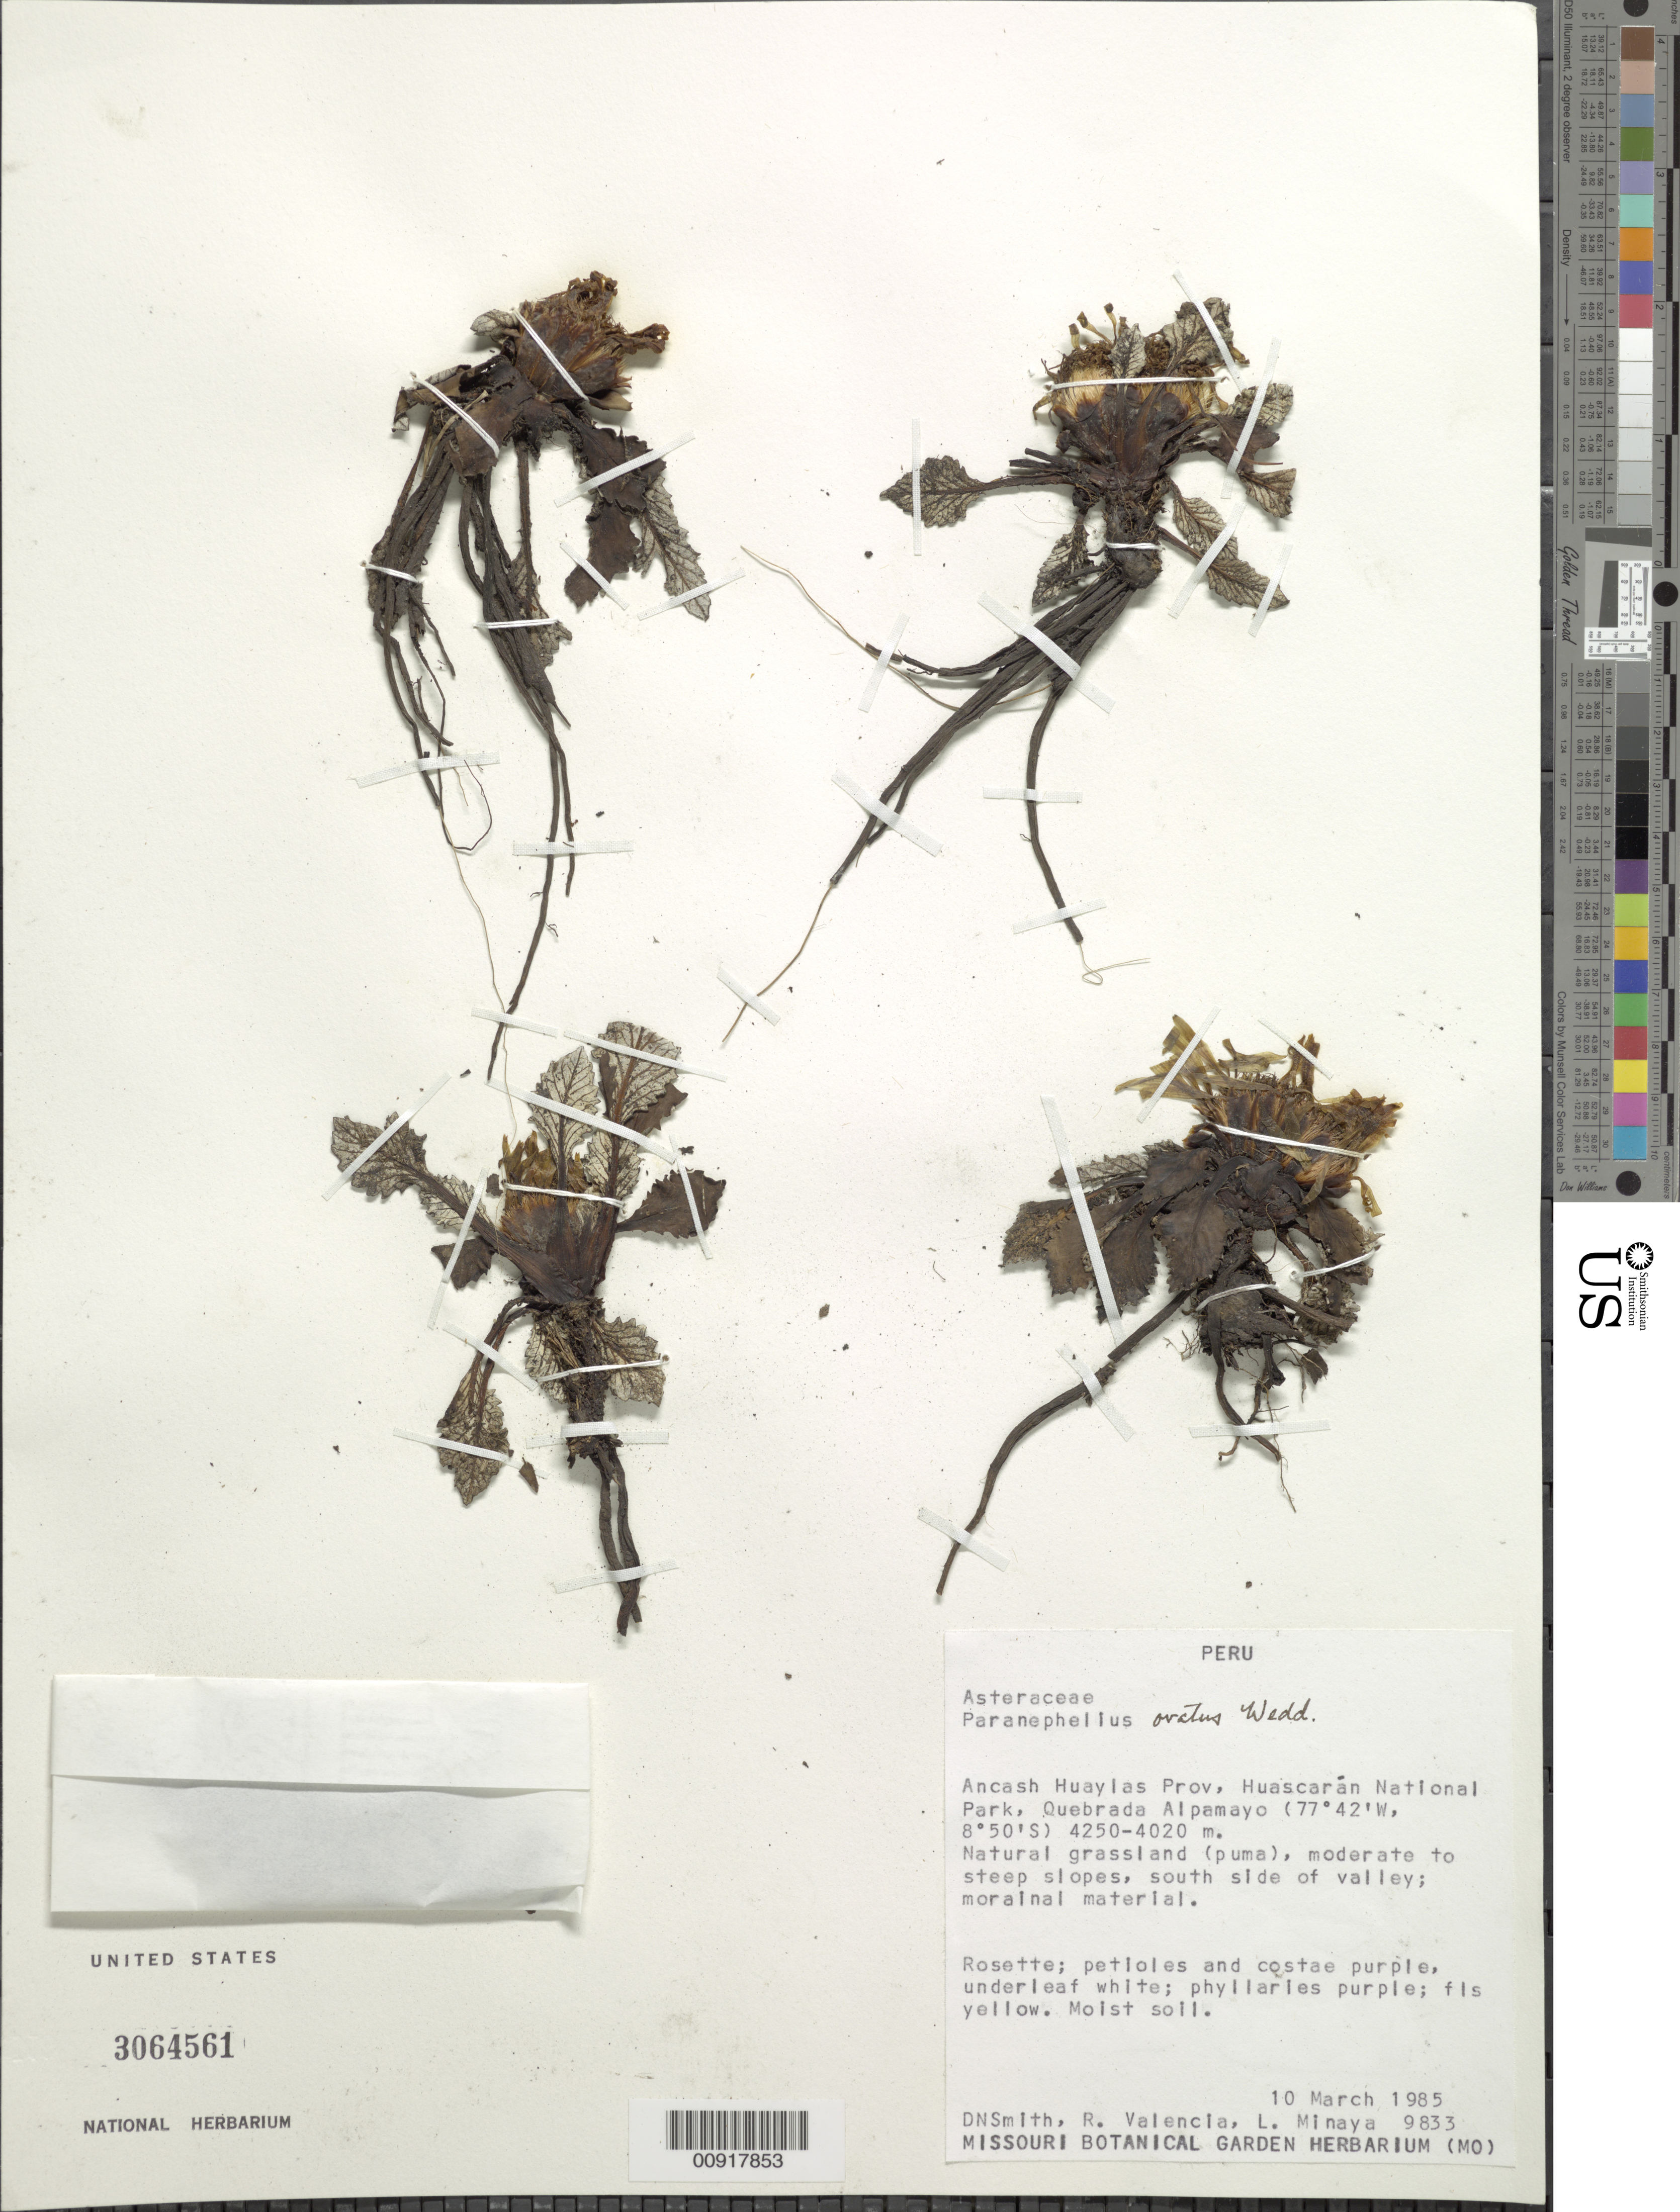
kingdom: Plantae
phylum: Tracheophyta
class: Magnoliopsida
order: Asterales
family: Asteraceae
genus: Paranephelius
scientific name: Paranephelius ovatus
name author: A. Gray ex Wedd.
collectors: D. Smith, R. Valencia & L. Minaya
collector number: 9833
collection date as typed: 10 March 1985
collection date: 1985-03-10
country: Peru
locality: Prov. Ancash Huaylas, Huascarán National Park, Quebrada Alpamayo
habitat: Natural grassland (puma), moderate to steep slopes, south side of valley, morainal moaterial; moist soil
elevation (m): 4020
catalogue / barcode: US 3064561